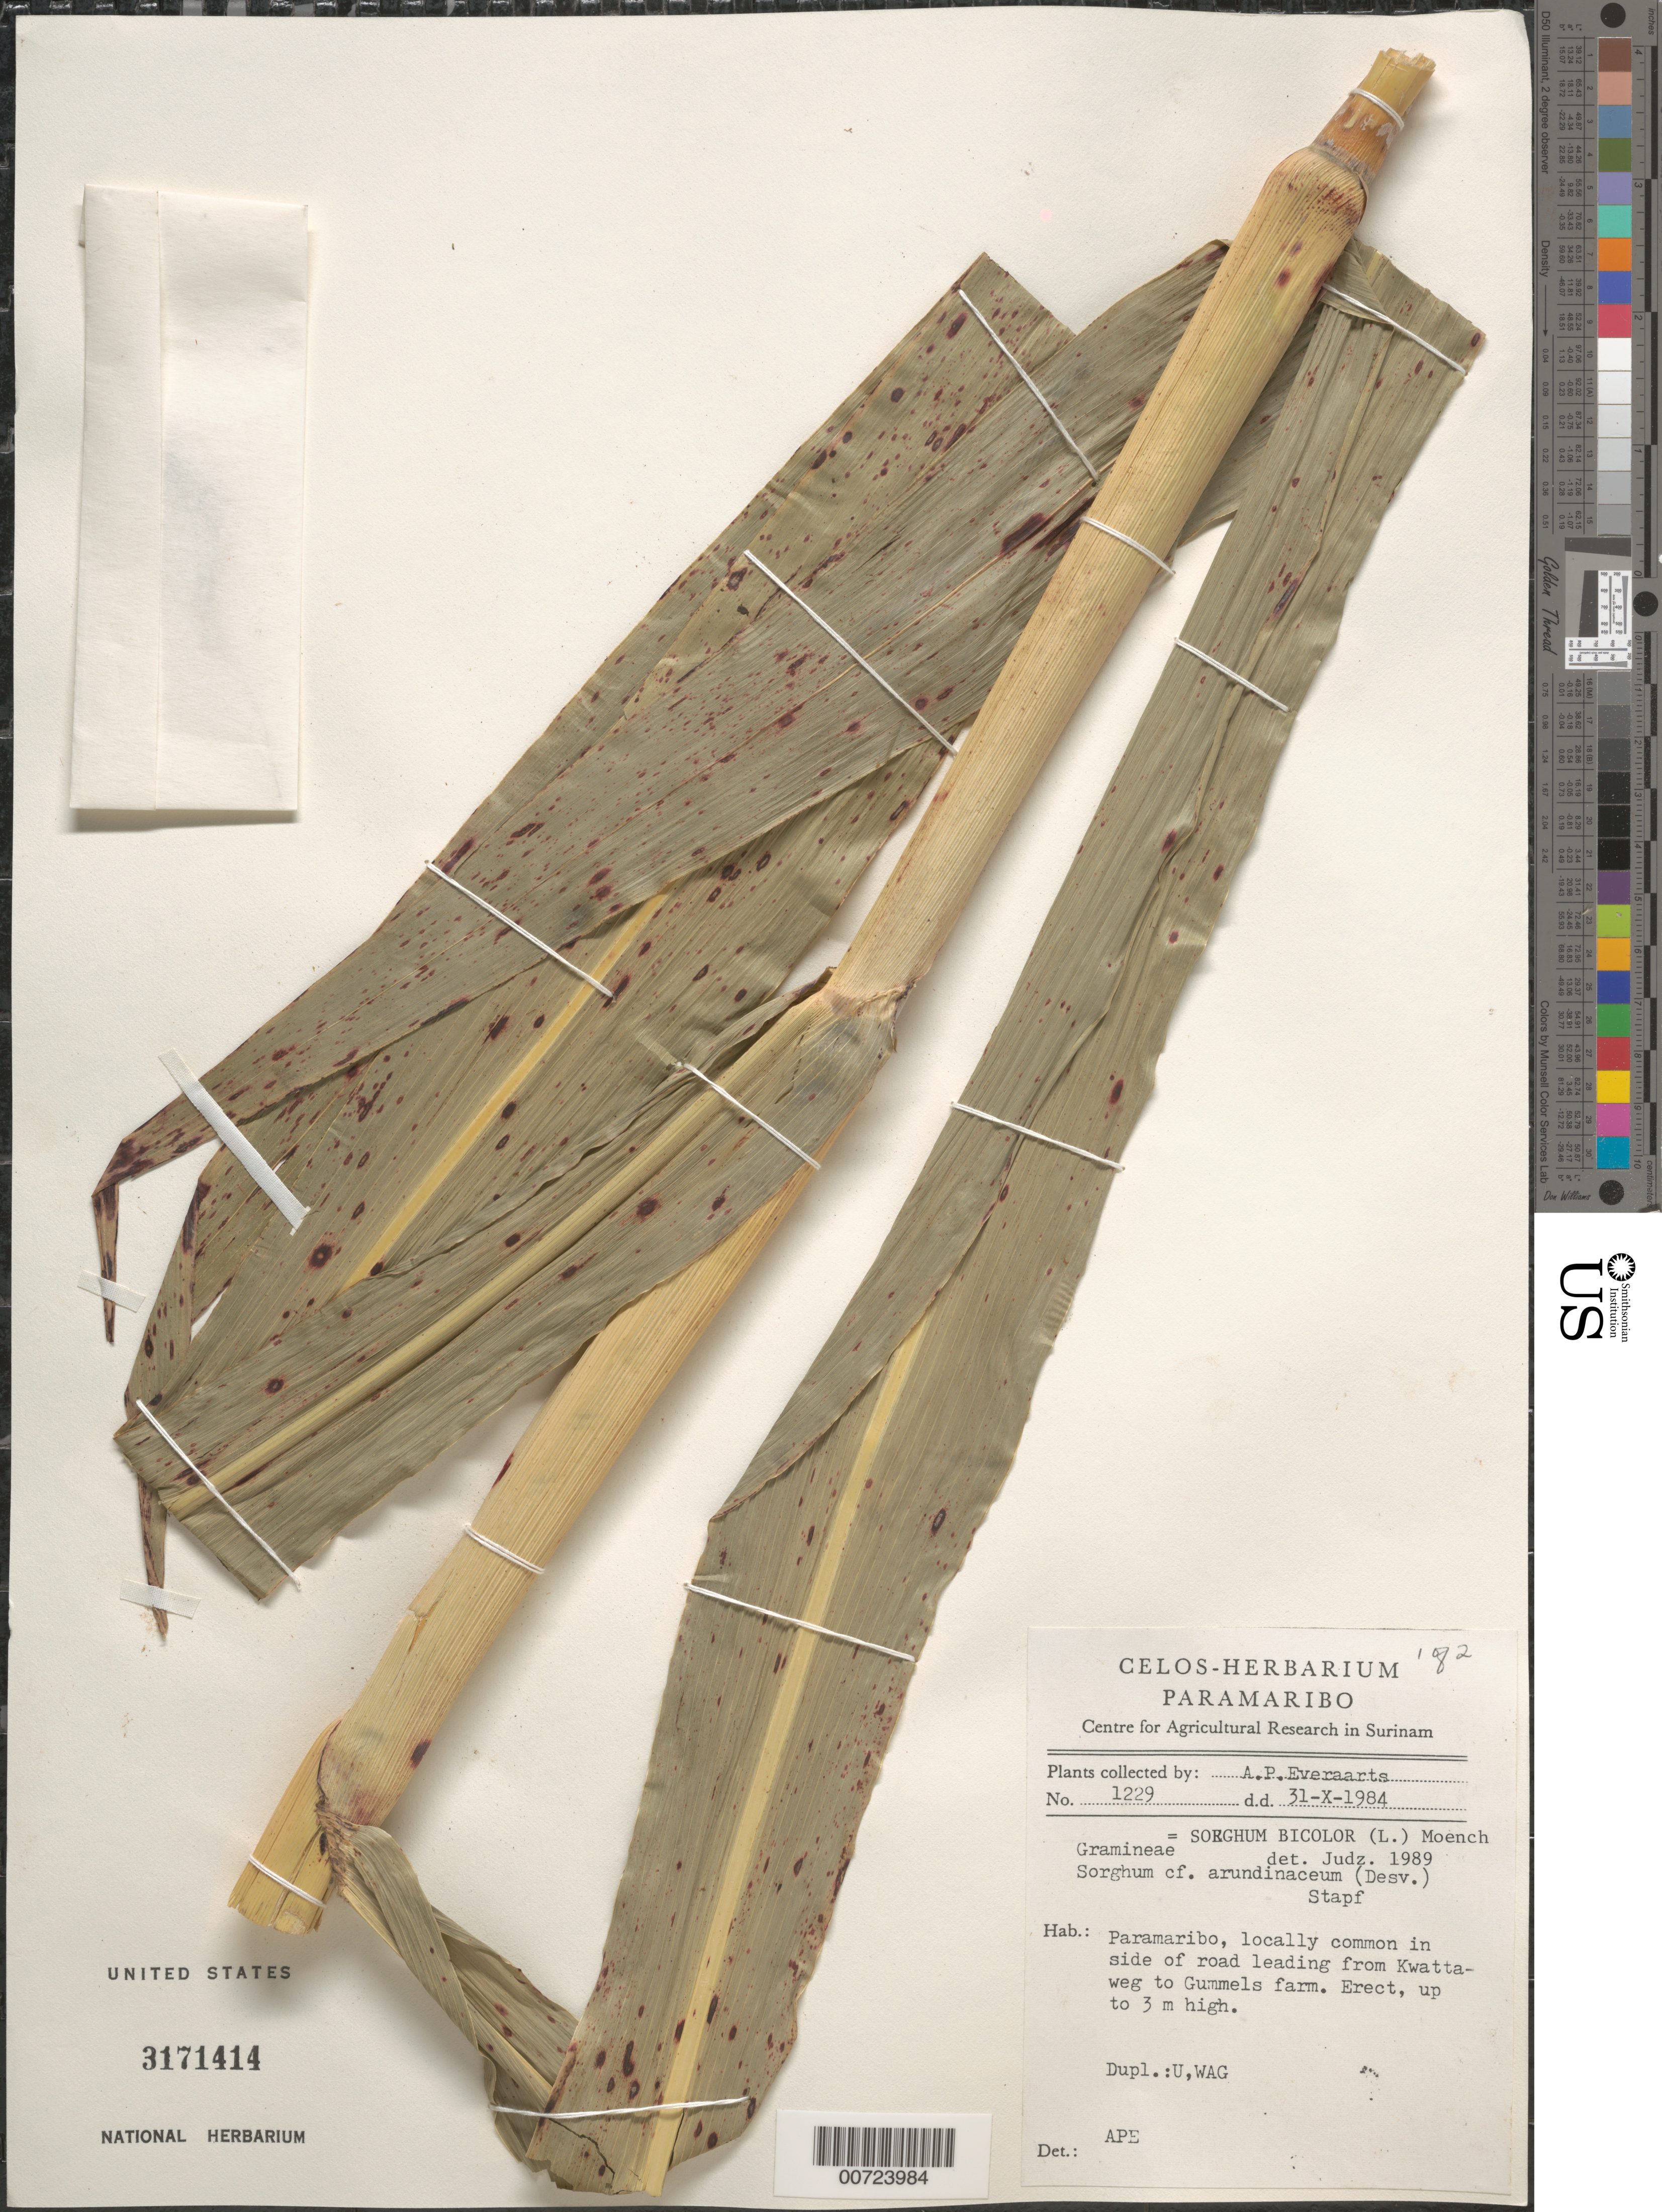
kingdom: Plantae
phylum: Tracheophyta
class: Liliopsida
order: Poales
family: Poaceae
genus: Sorghum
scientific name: Sorghum arundinaceum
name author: (Desv.) Stapf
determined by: Judziewicz, E. J.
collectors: A. Everaarts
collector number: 1229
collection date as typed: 31-Oct-84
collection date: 1984-10-31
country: Suriname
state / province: Saramacca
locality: Paramaribo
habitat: Side of road leading from Kwattaweg to Gummels farm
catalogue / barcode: US 3171414